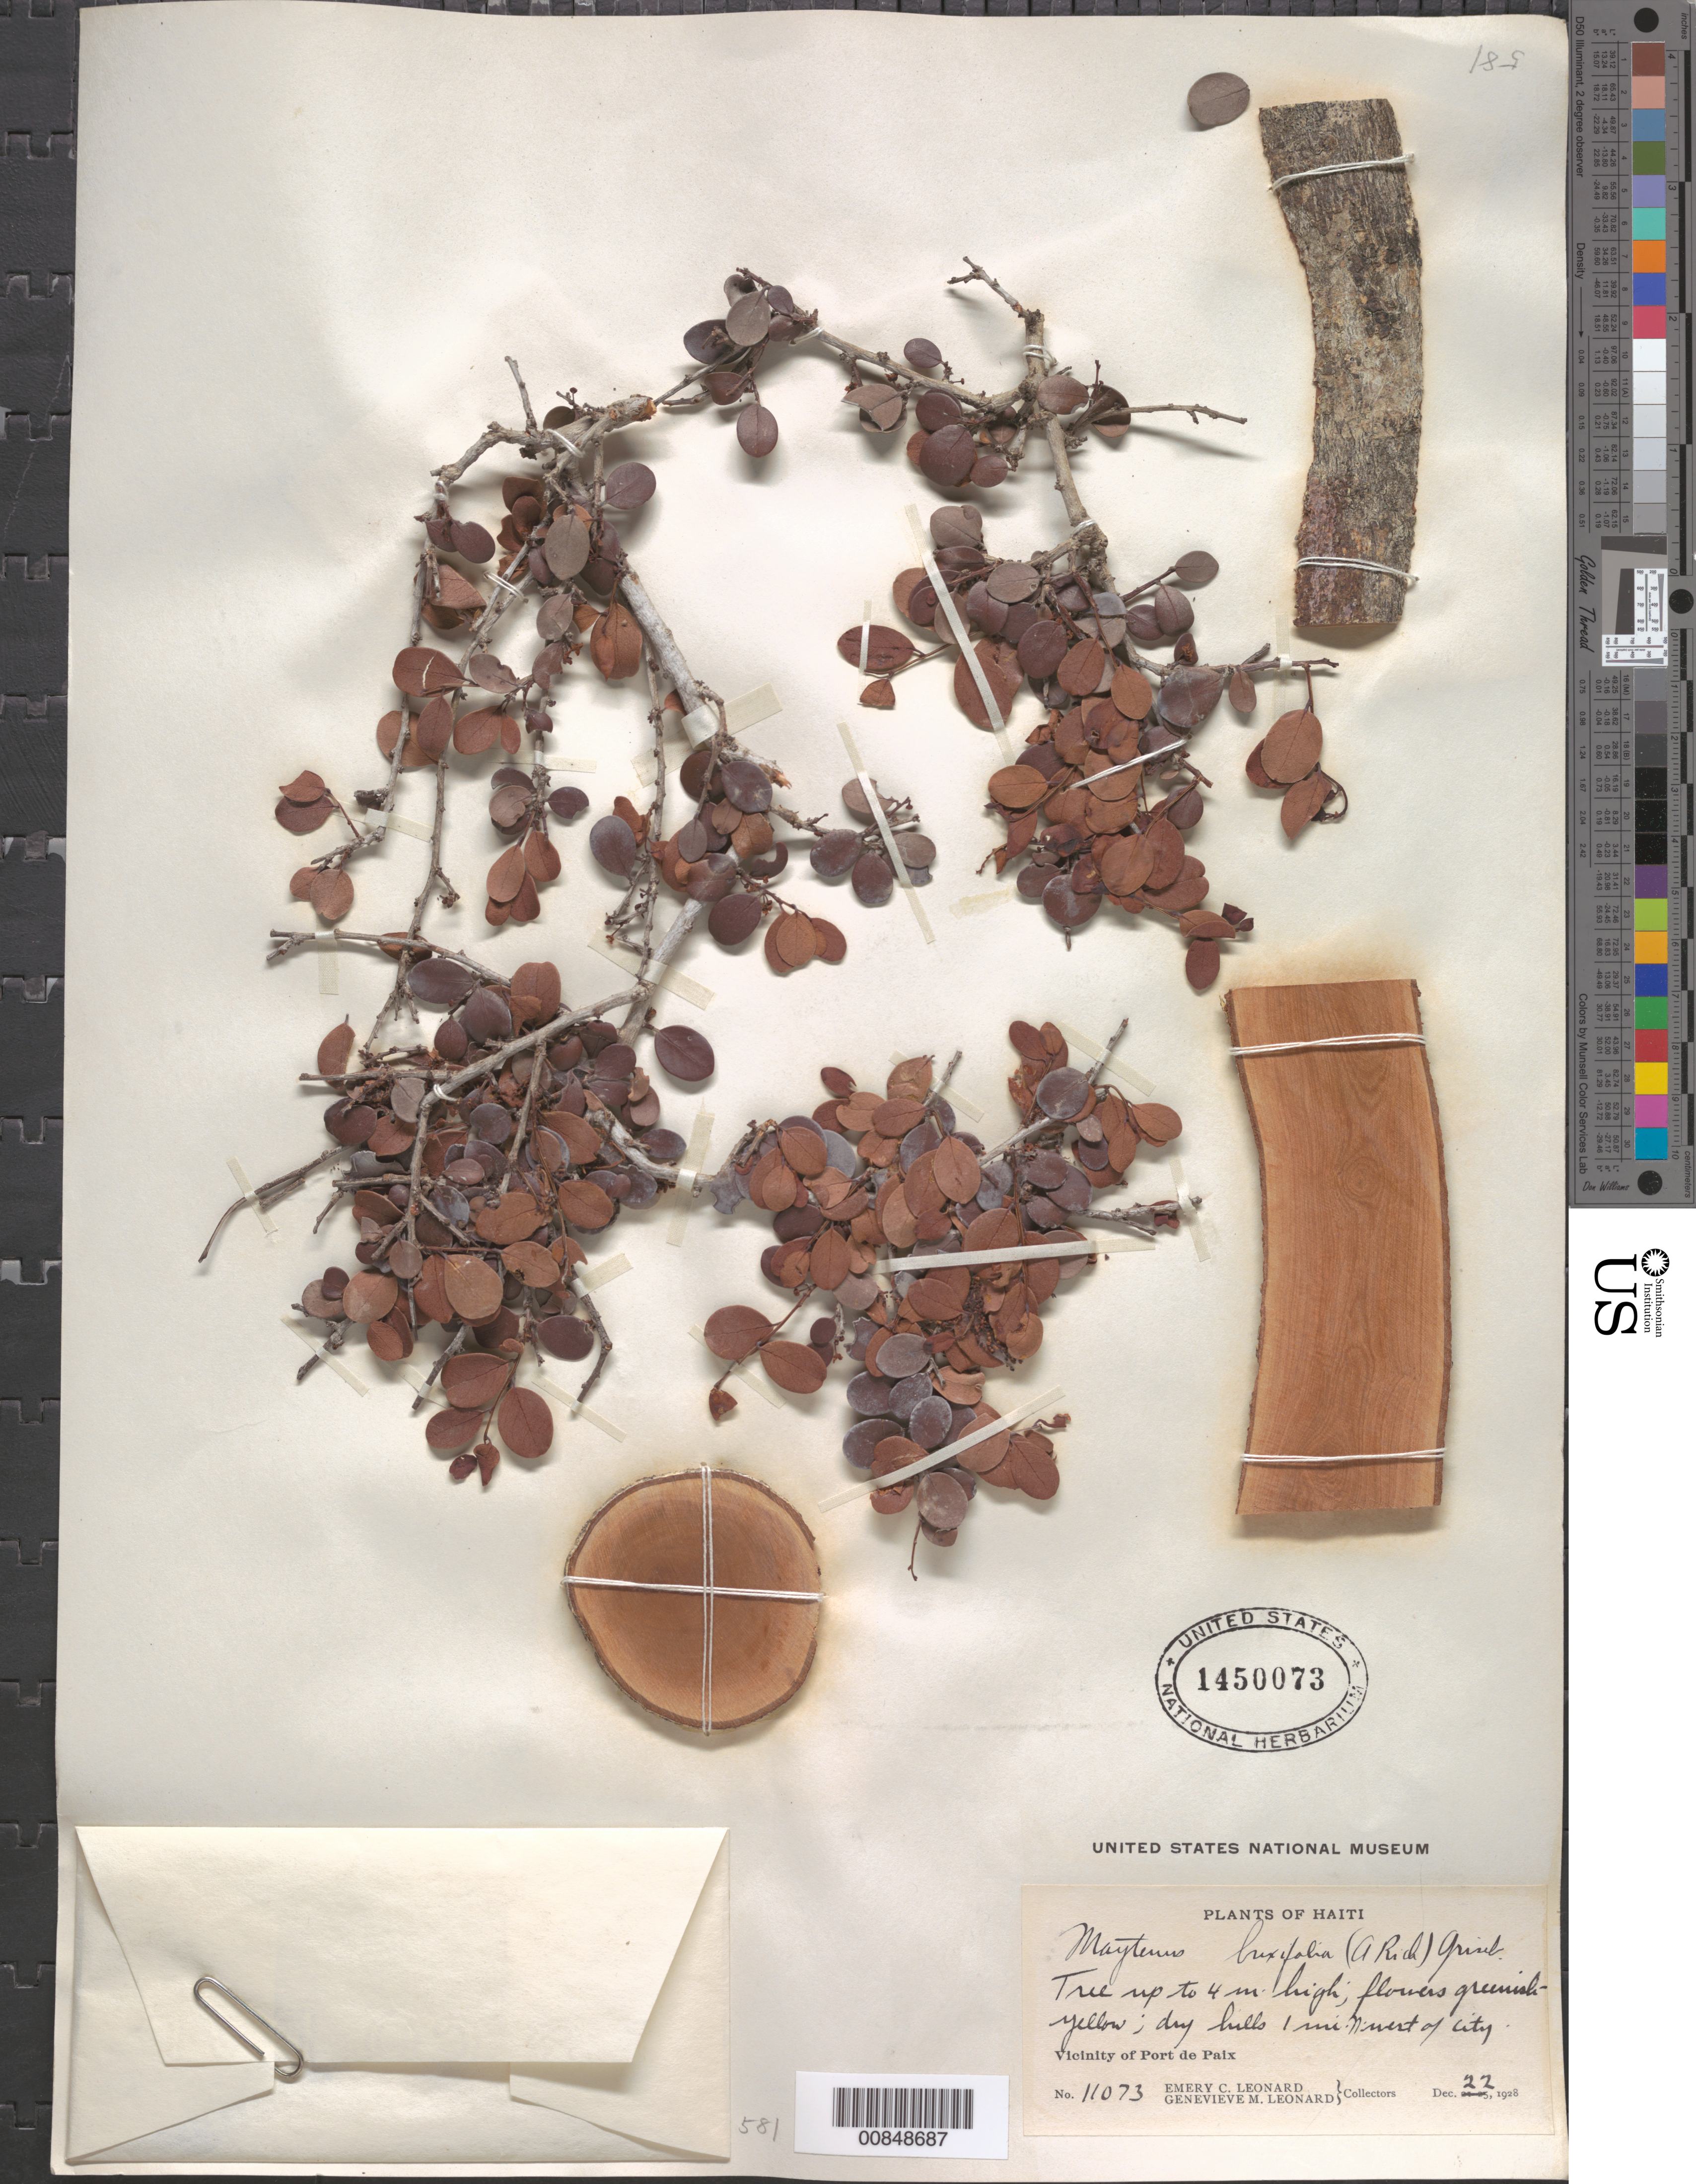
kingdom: Plantae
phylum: Tracheophyta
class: Magnoliopsida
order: Celastrales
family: Celastraceae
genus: Maytenus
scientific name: Maytenus buxifolia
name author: (A. Rich.) Griseb.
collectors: E. C. Leonard & G. M. Leonard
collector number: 11073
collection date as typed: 22 Dec 1928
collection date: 1928-12-22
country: Haiti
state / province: Ouest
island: Hispaniola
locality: Vicinity of Port au Prince, 1 mi NW of city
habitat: Dry hills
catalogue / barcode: US 1450073